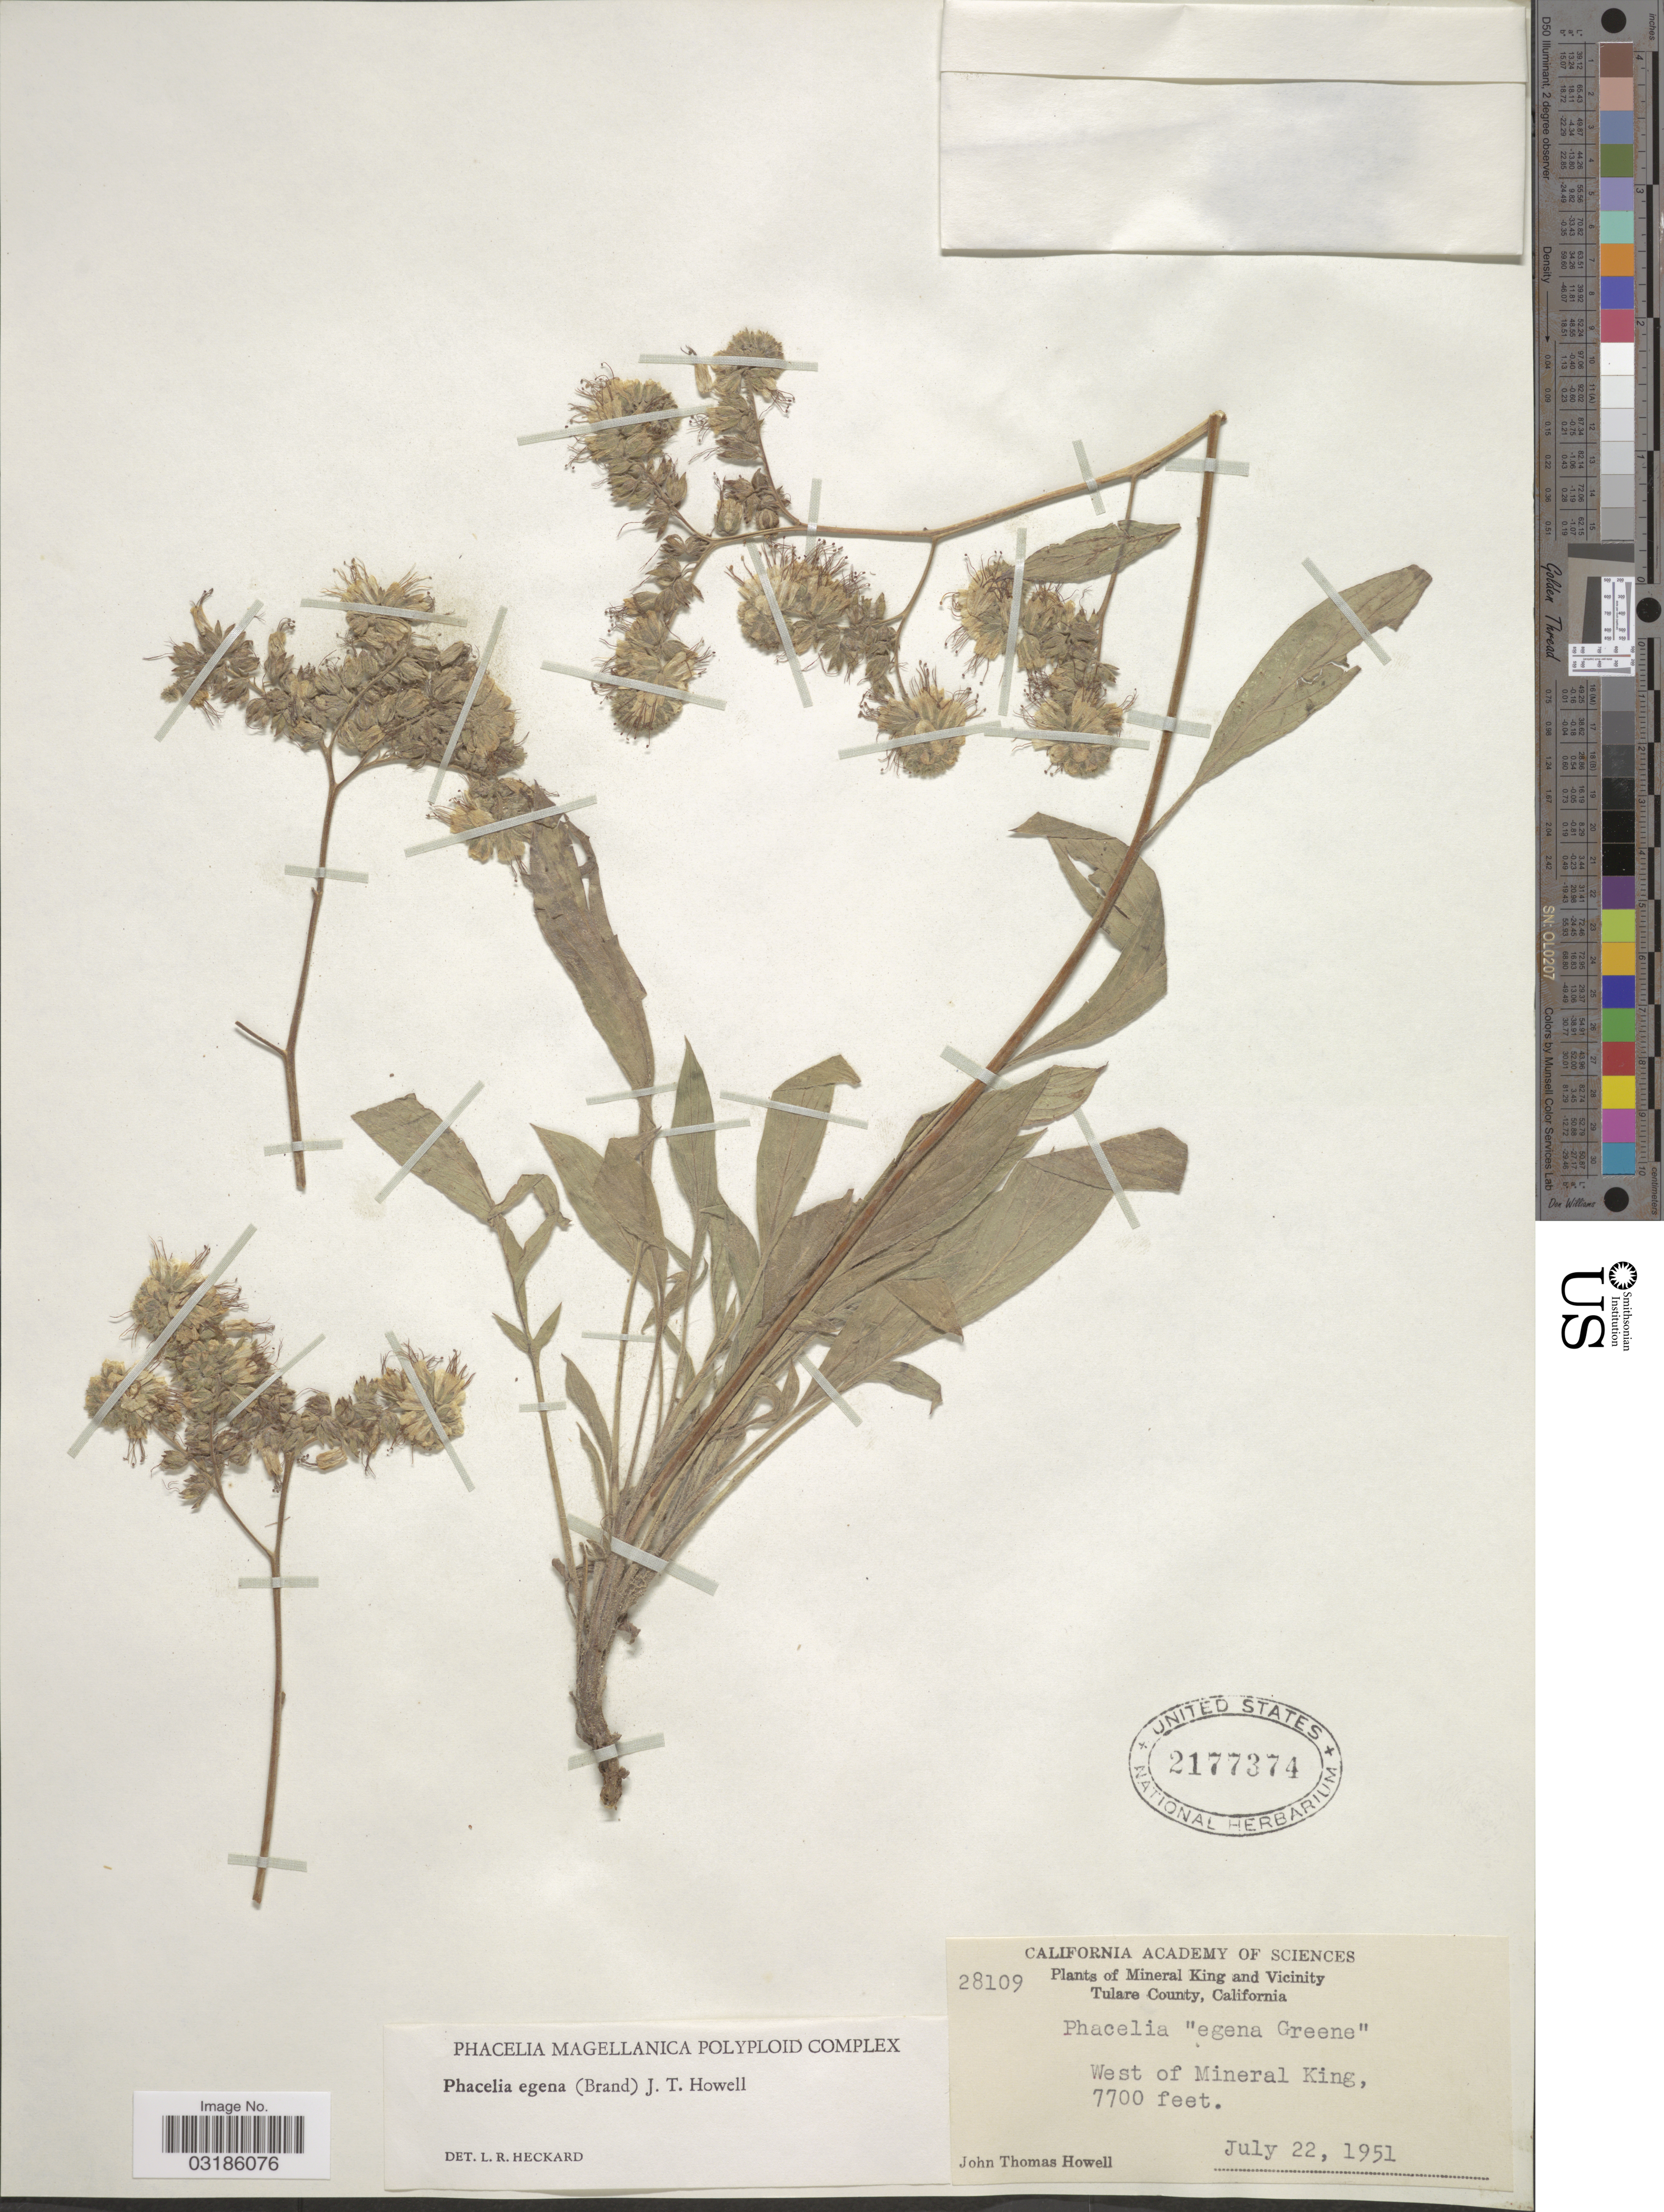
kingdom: Plantae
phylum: Tracheophyta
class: Magnoliopsida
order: Boraginales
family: Hydrophyllaceae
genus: Phacelia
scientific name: Phacelia egena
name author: (Brand) Howell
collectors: T. Howell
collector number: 28109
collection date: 1951-07-22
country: United States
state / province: California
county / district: Tulare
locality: Mineral King and Vicinity. Tulare County. West of Mineral King.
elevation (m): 2347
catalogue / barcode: US 2177374